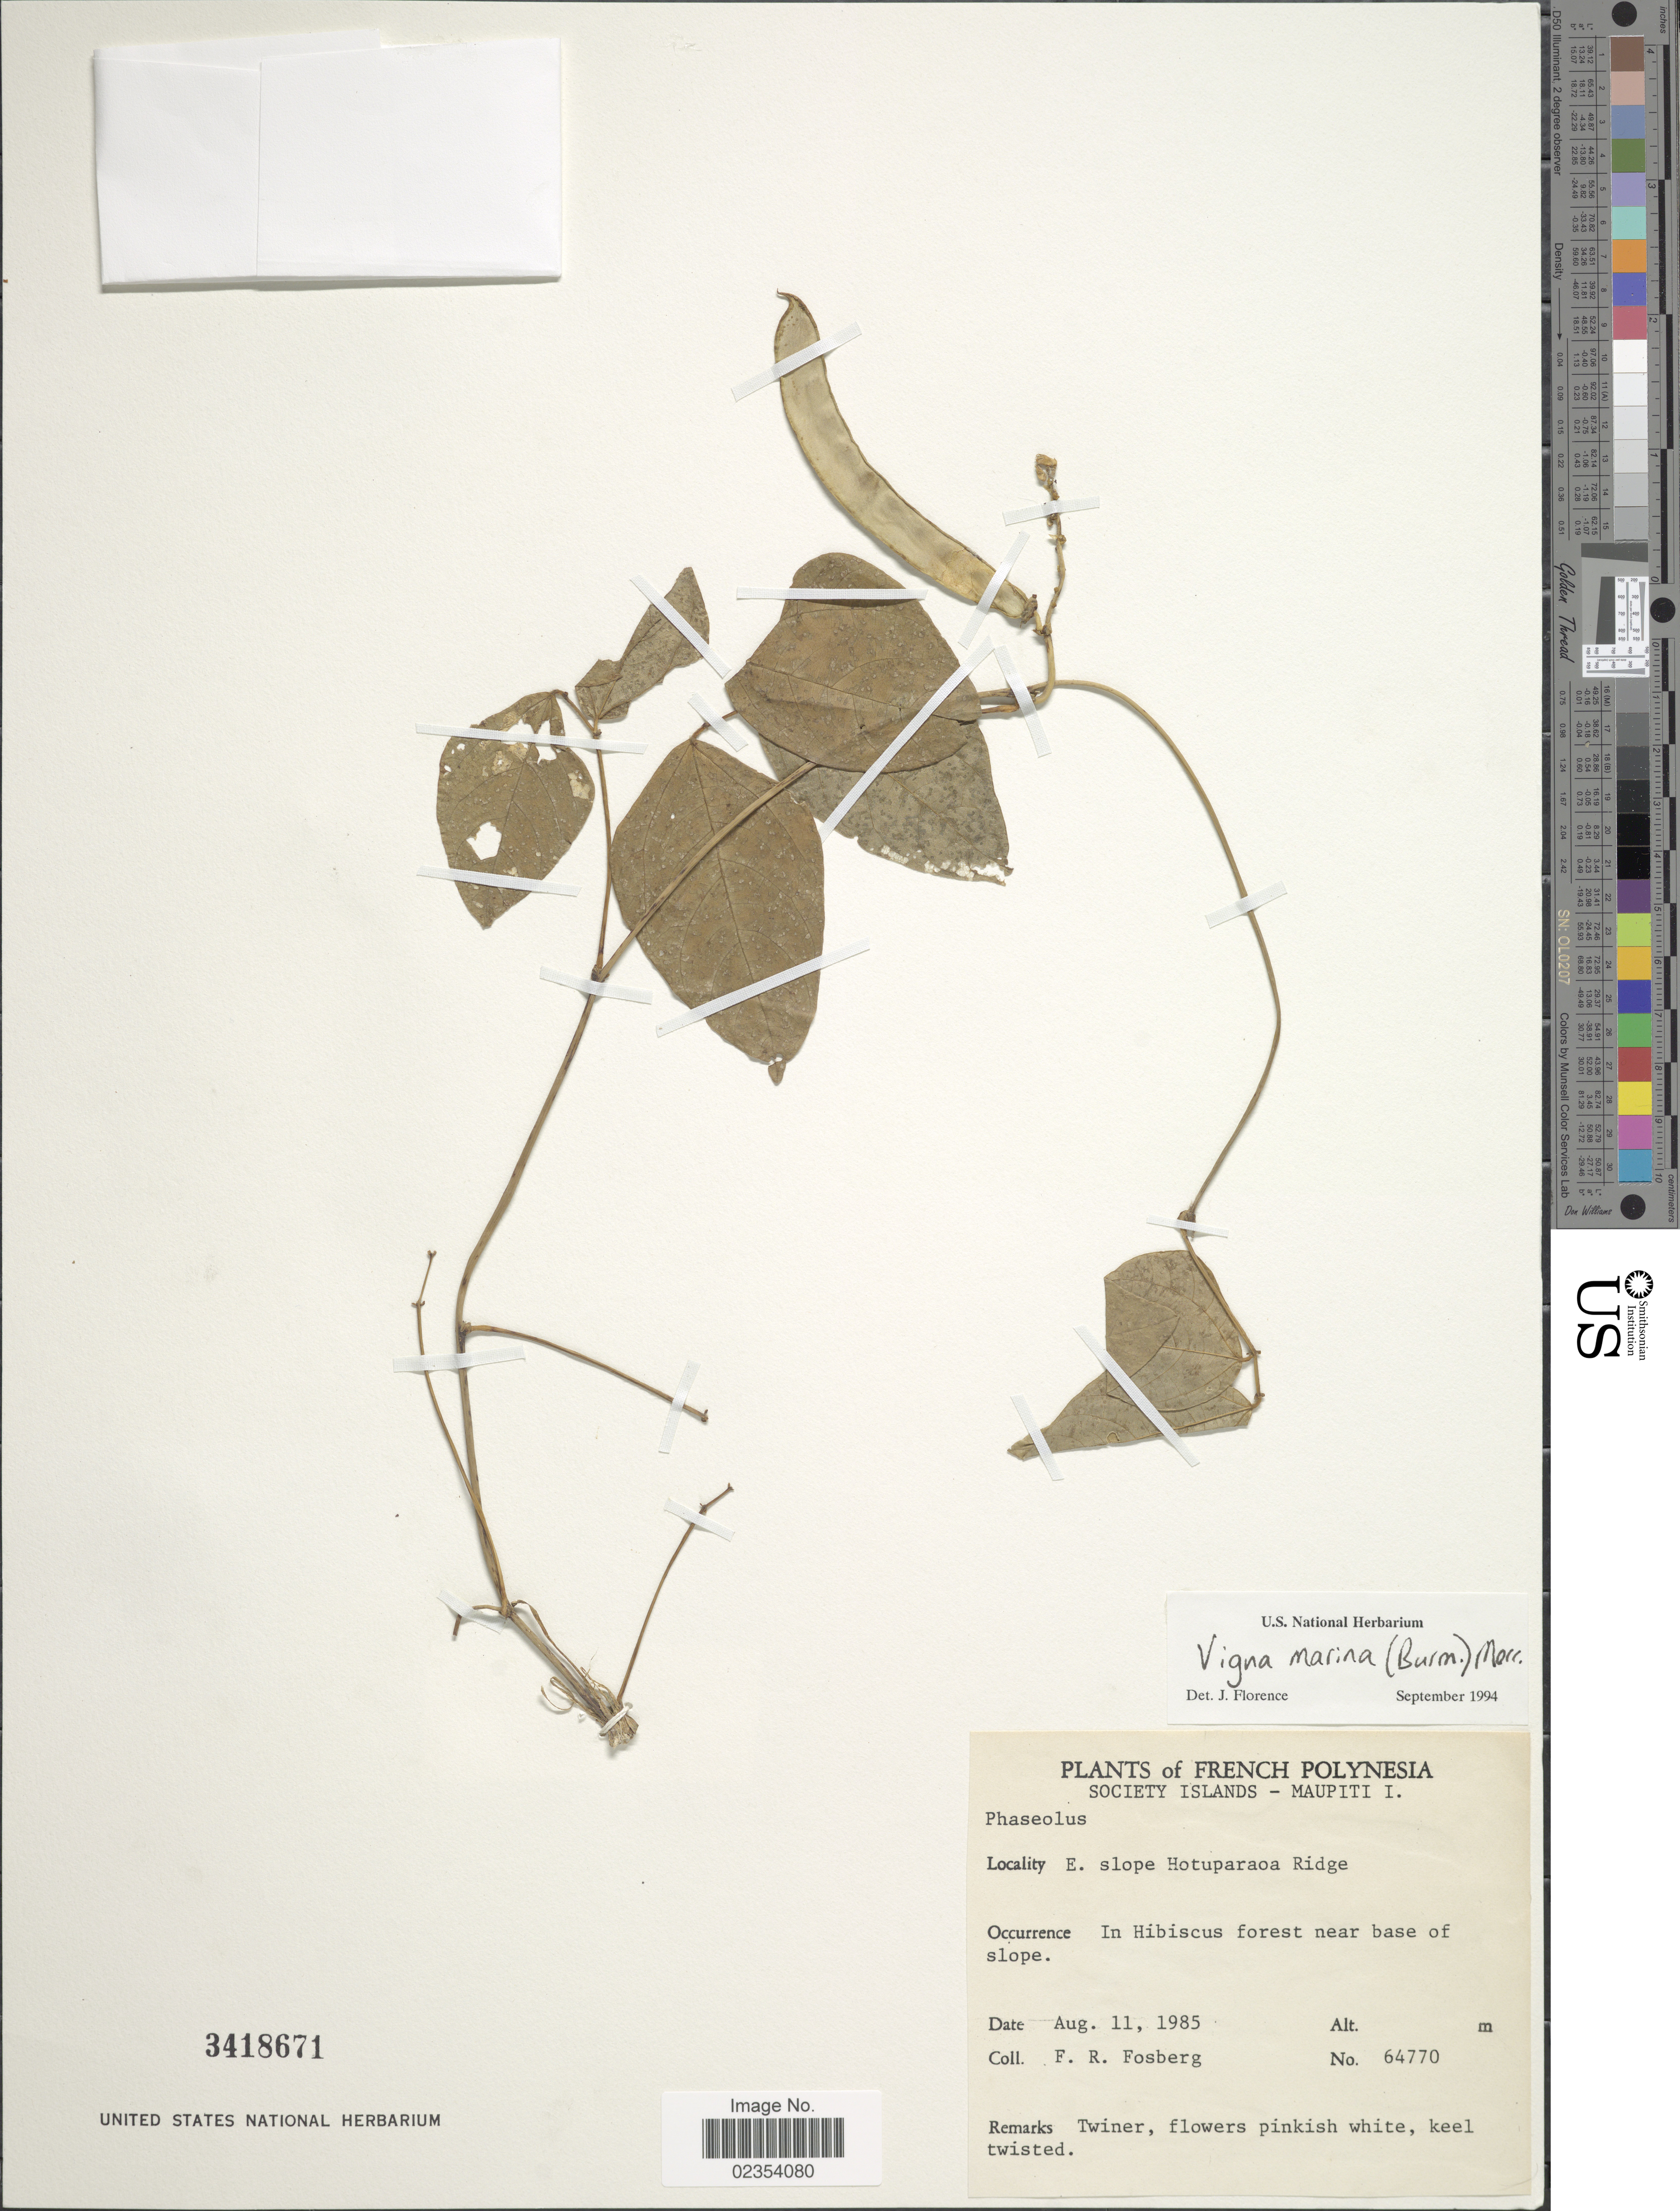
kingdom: Plantae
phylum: Tracheophyta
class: Magnoliopsida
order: Fabales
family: Fabaceae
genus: Vigna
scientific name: Vigna marina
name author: (Burm.) Merr.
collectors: F. R. Fosberg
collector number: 64770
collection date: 1985-08-11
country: French Polynesia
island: Maupiti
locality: Society Islands - Maupiti I. E. slope Hotuparaoa Ridge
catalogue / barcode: US 3418671